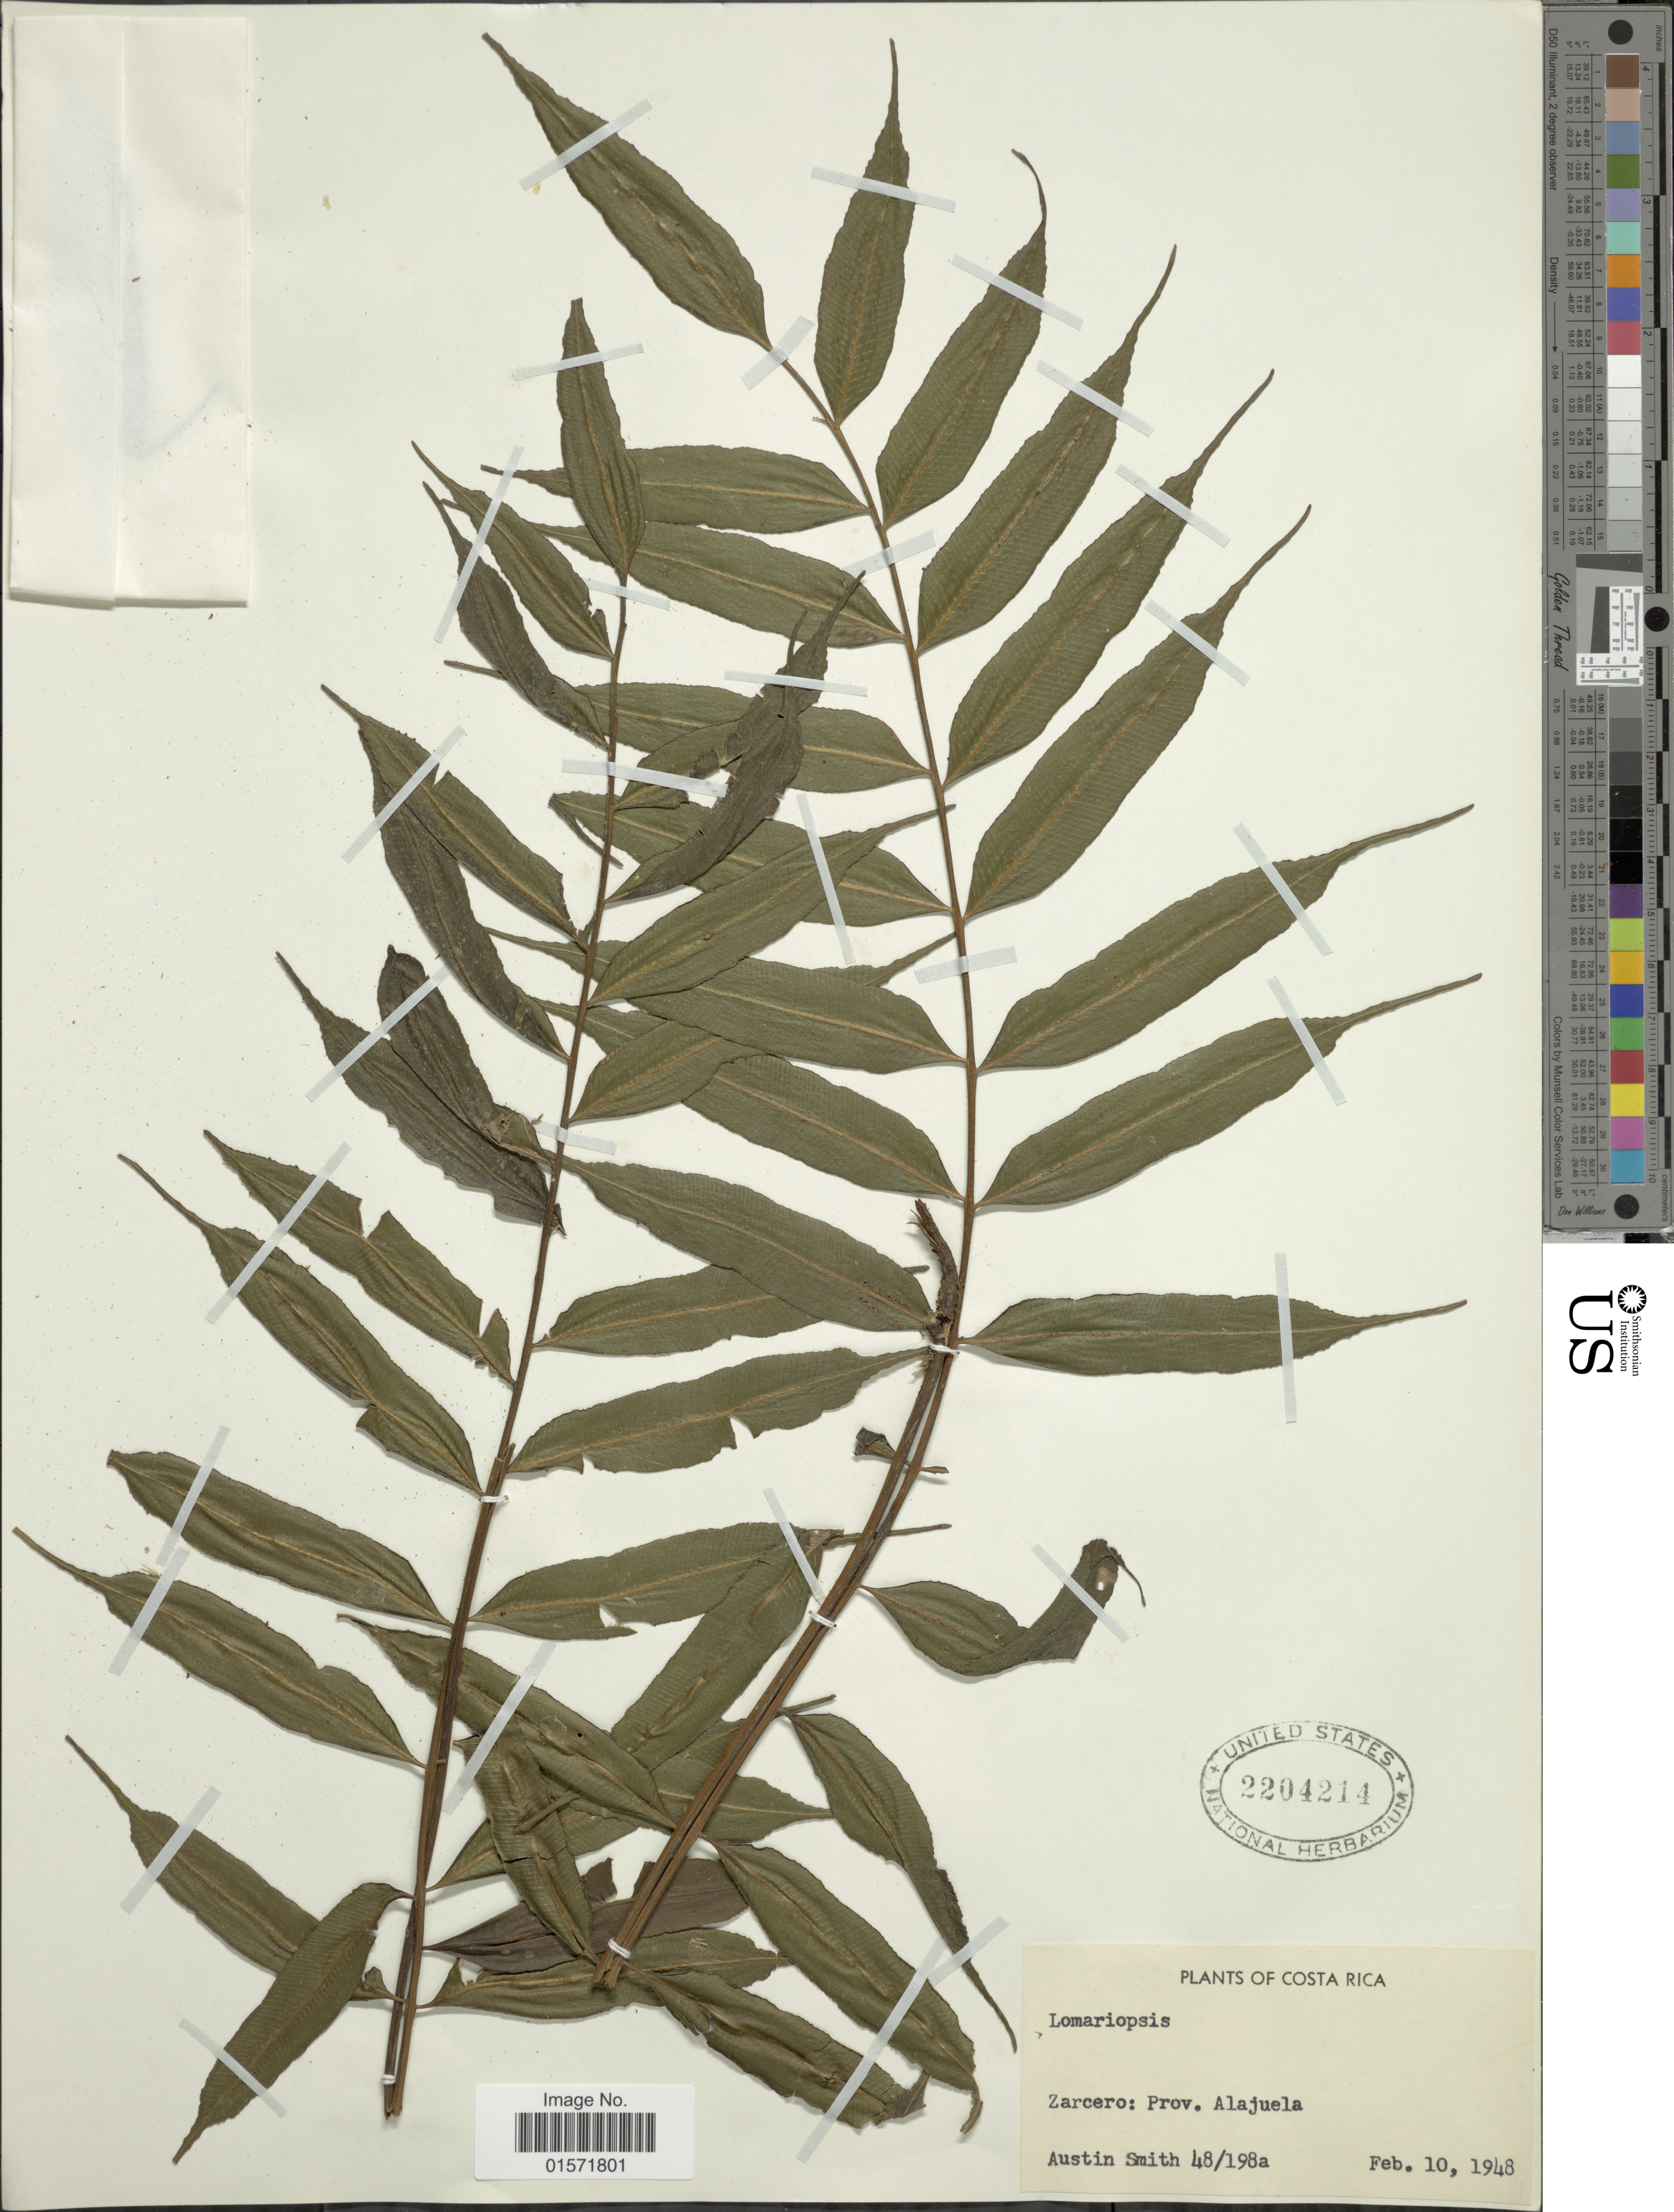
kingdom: Plantae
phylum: Tracheophyta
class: Polypodiopsida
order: Polypodiales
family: Lomariopsidaceae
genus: Lomariopsis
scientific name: Lomariopsis maxonii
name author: (Underw.) Holttum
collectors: Aust P. Smith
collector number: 48/198a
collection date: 1948-02-10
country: Costa Rica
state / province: Alajuela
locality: Zarcero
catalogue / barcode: US 2204214